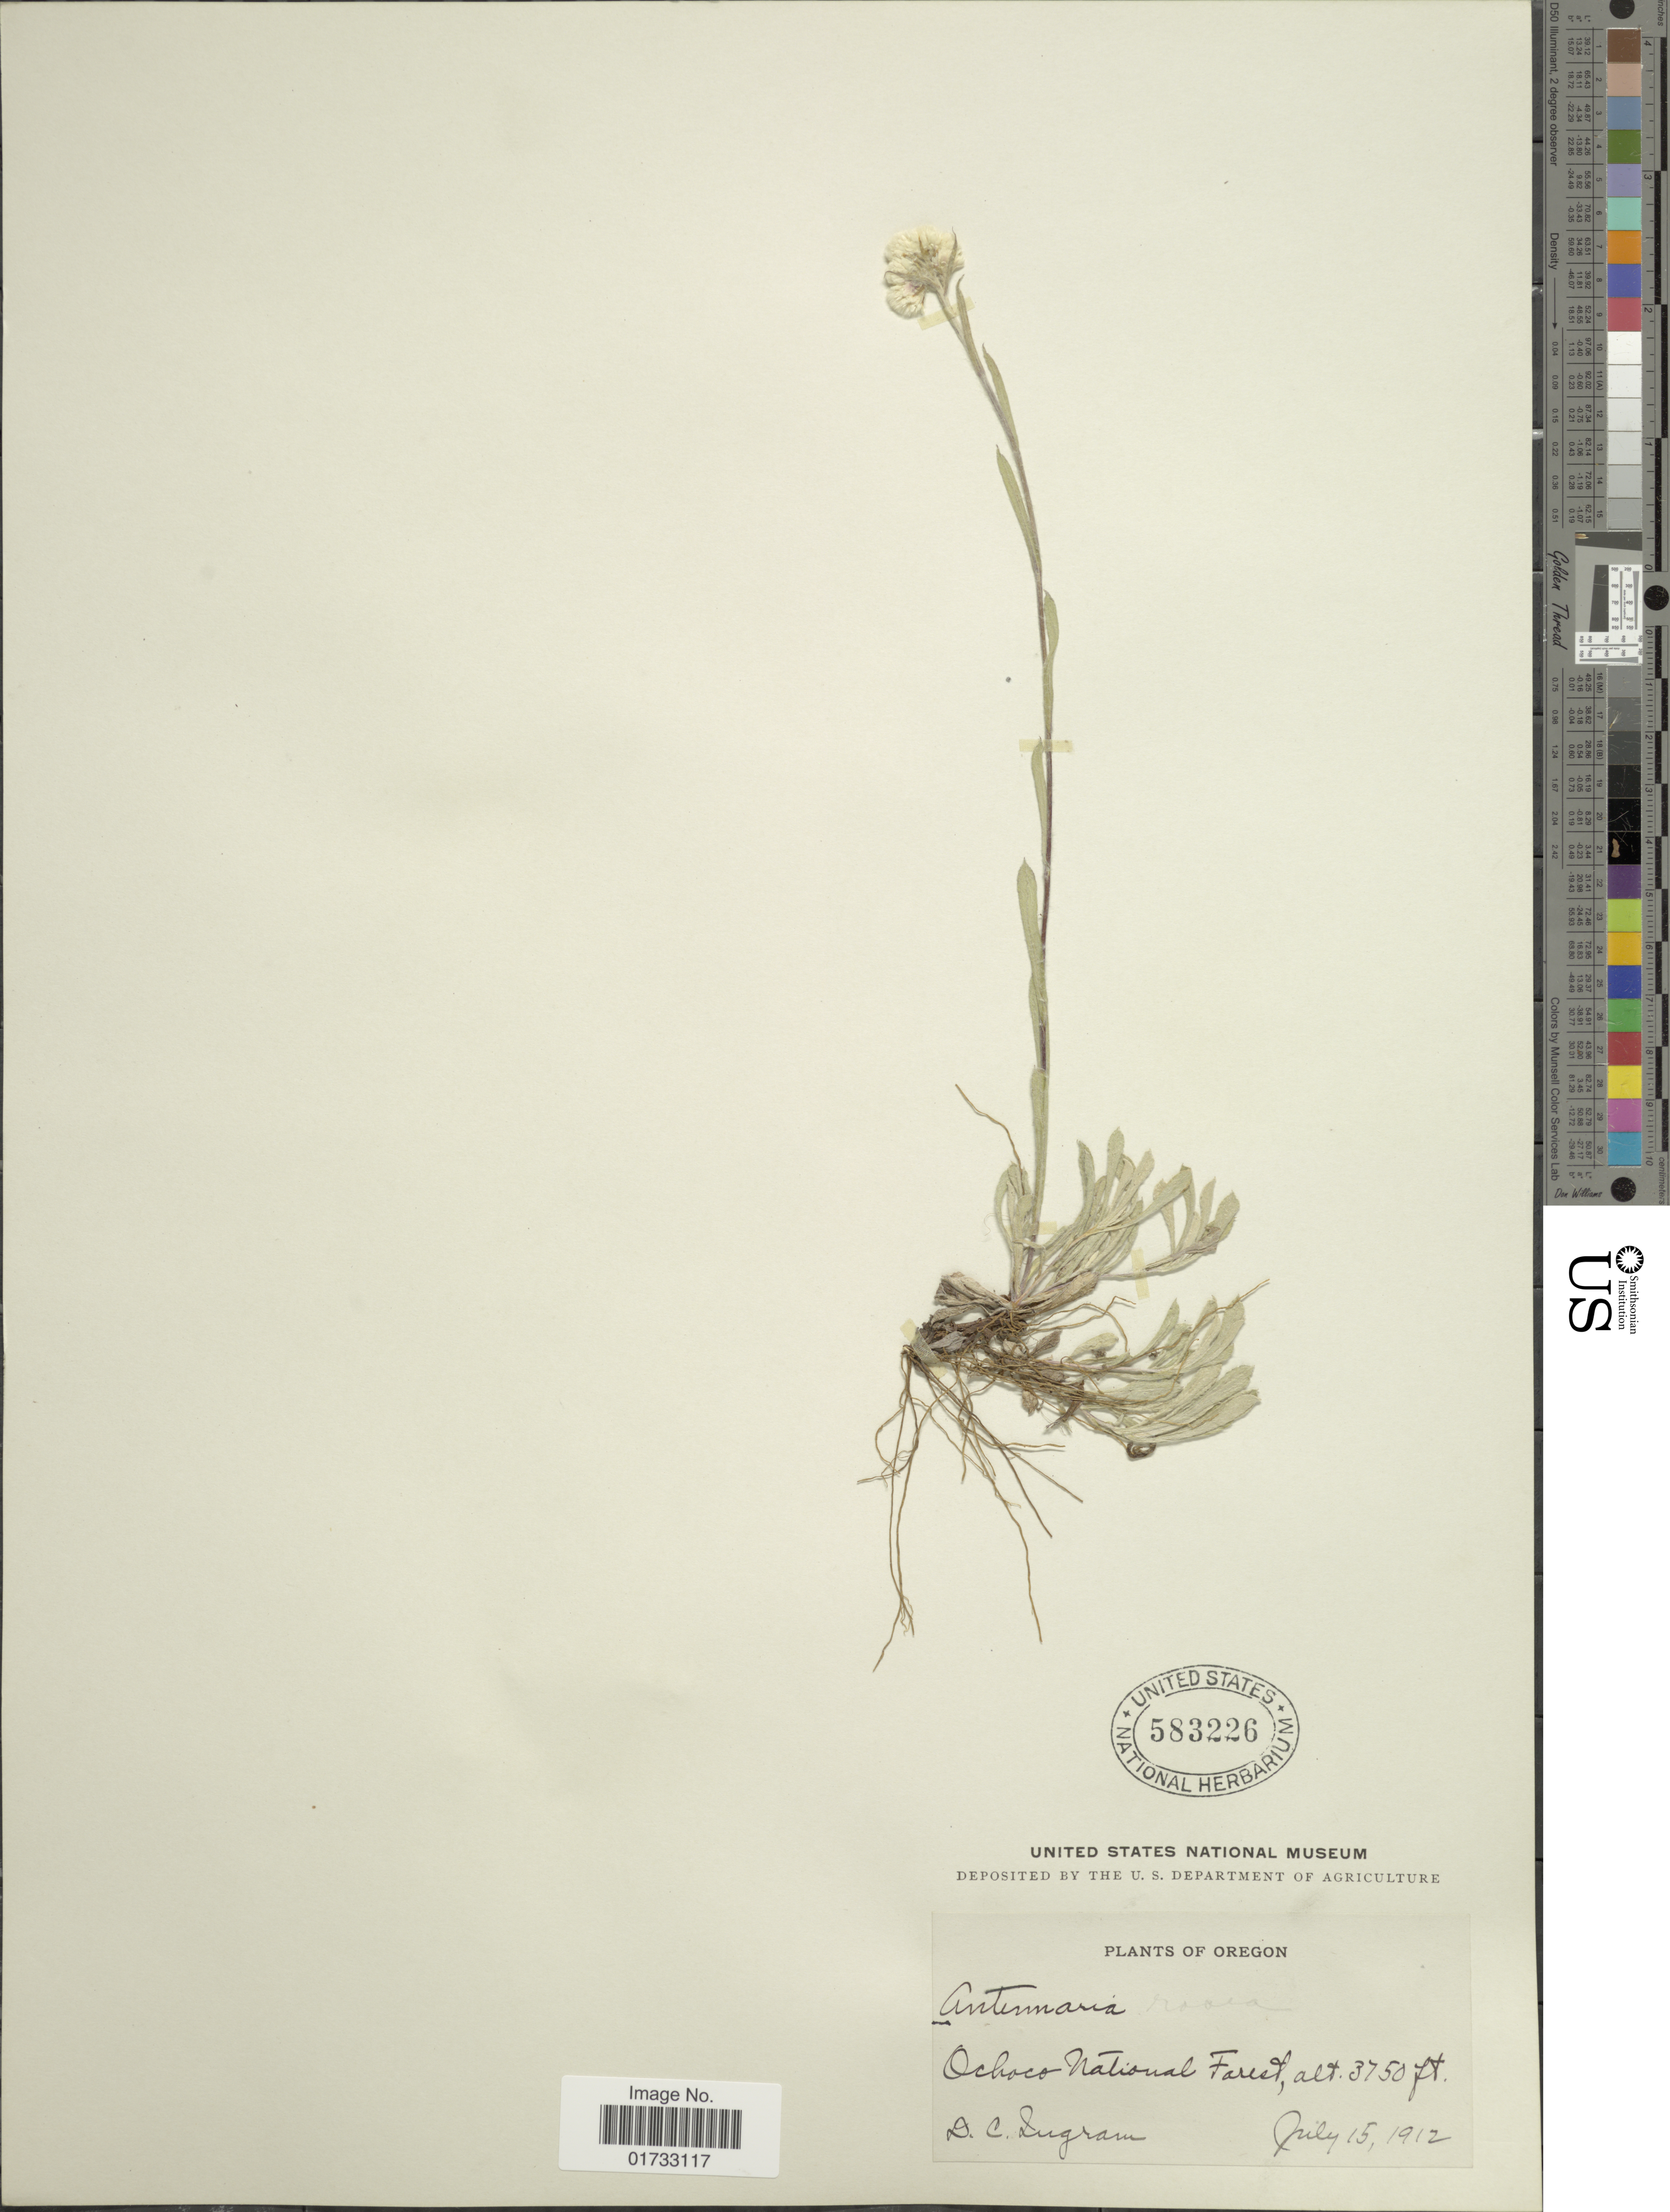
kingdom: Plantae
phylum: Tracheophyta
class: Magnoliopsida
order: Asterales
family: Asteraceae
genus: Antennaria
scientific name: Antennaria rosea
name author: Greene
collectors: D. C. Ingram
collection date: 1912-07-15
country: United States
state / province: Oregon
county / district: Crook / Wheeler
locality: Ochoco National Forest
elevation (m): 1143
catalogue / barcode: US 583226